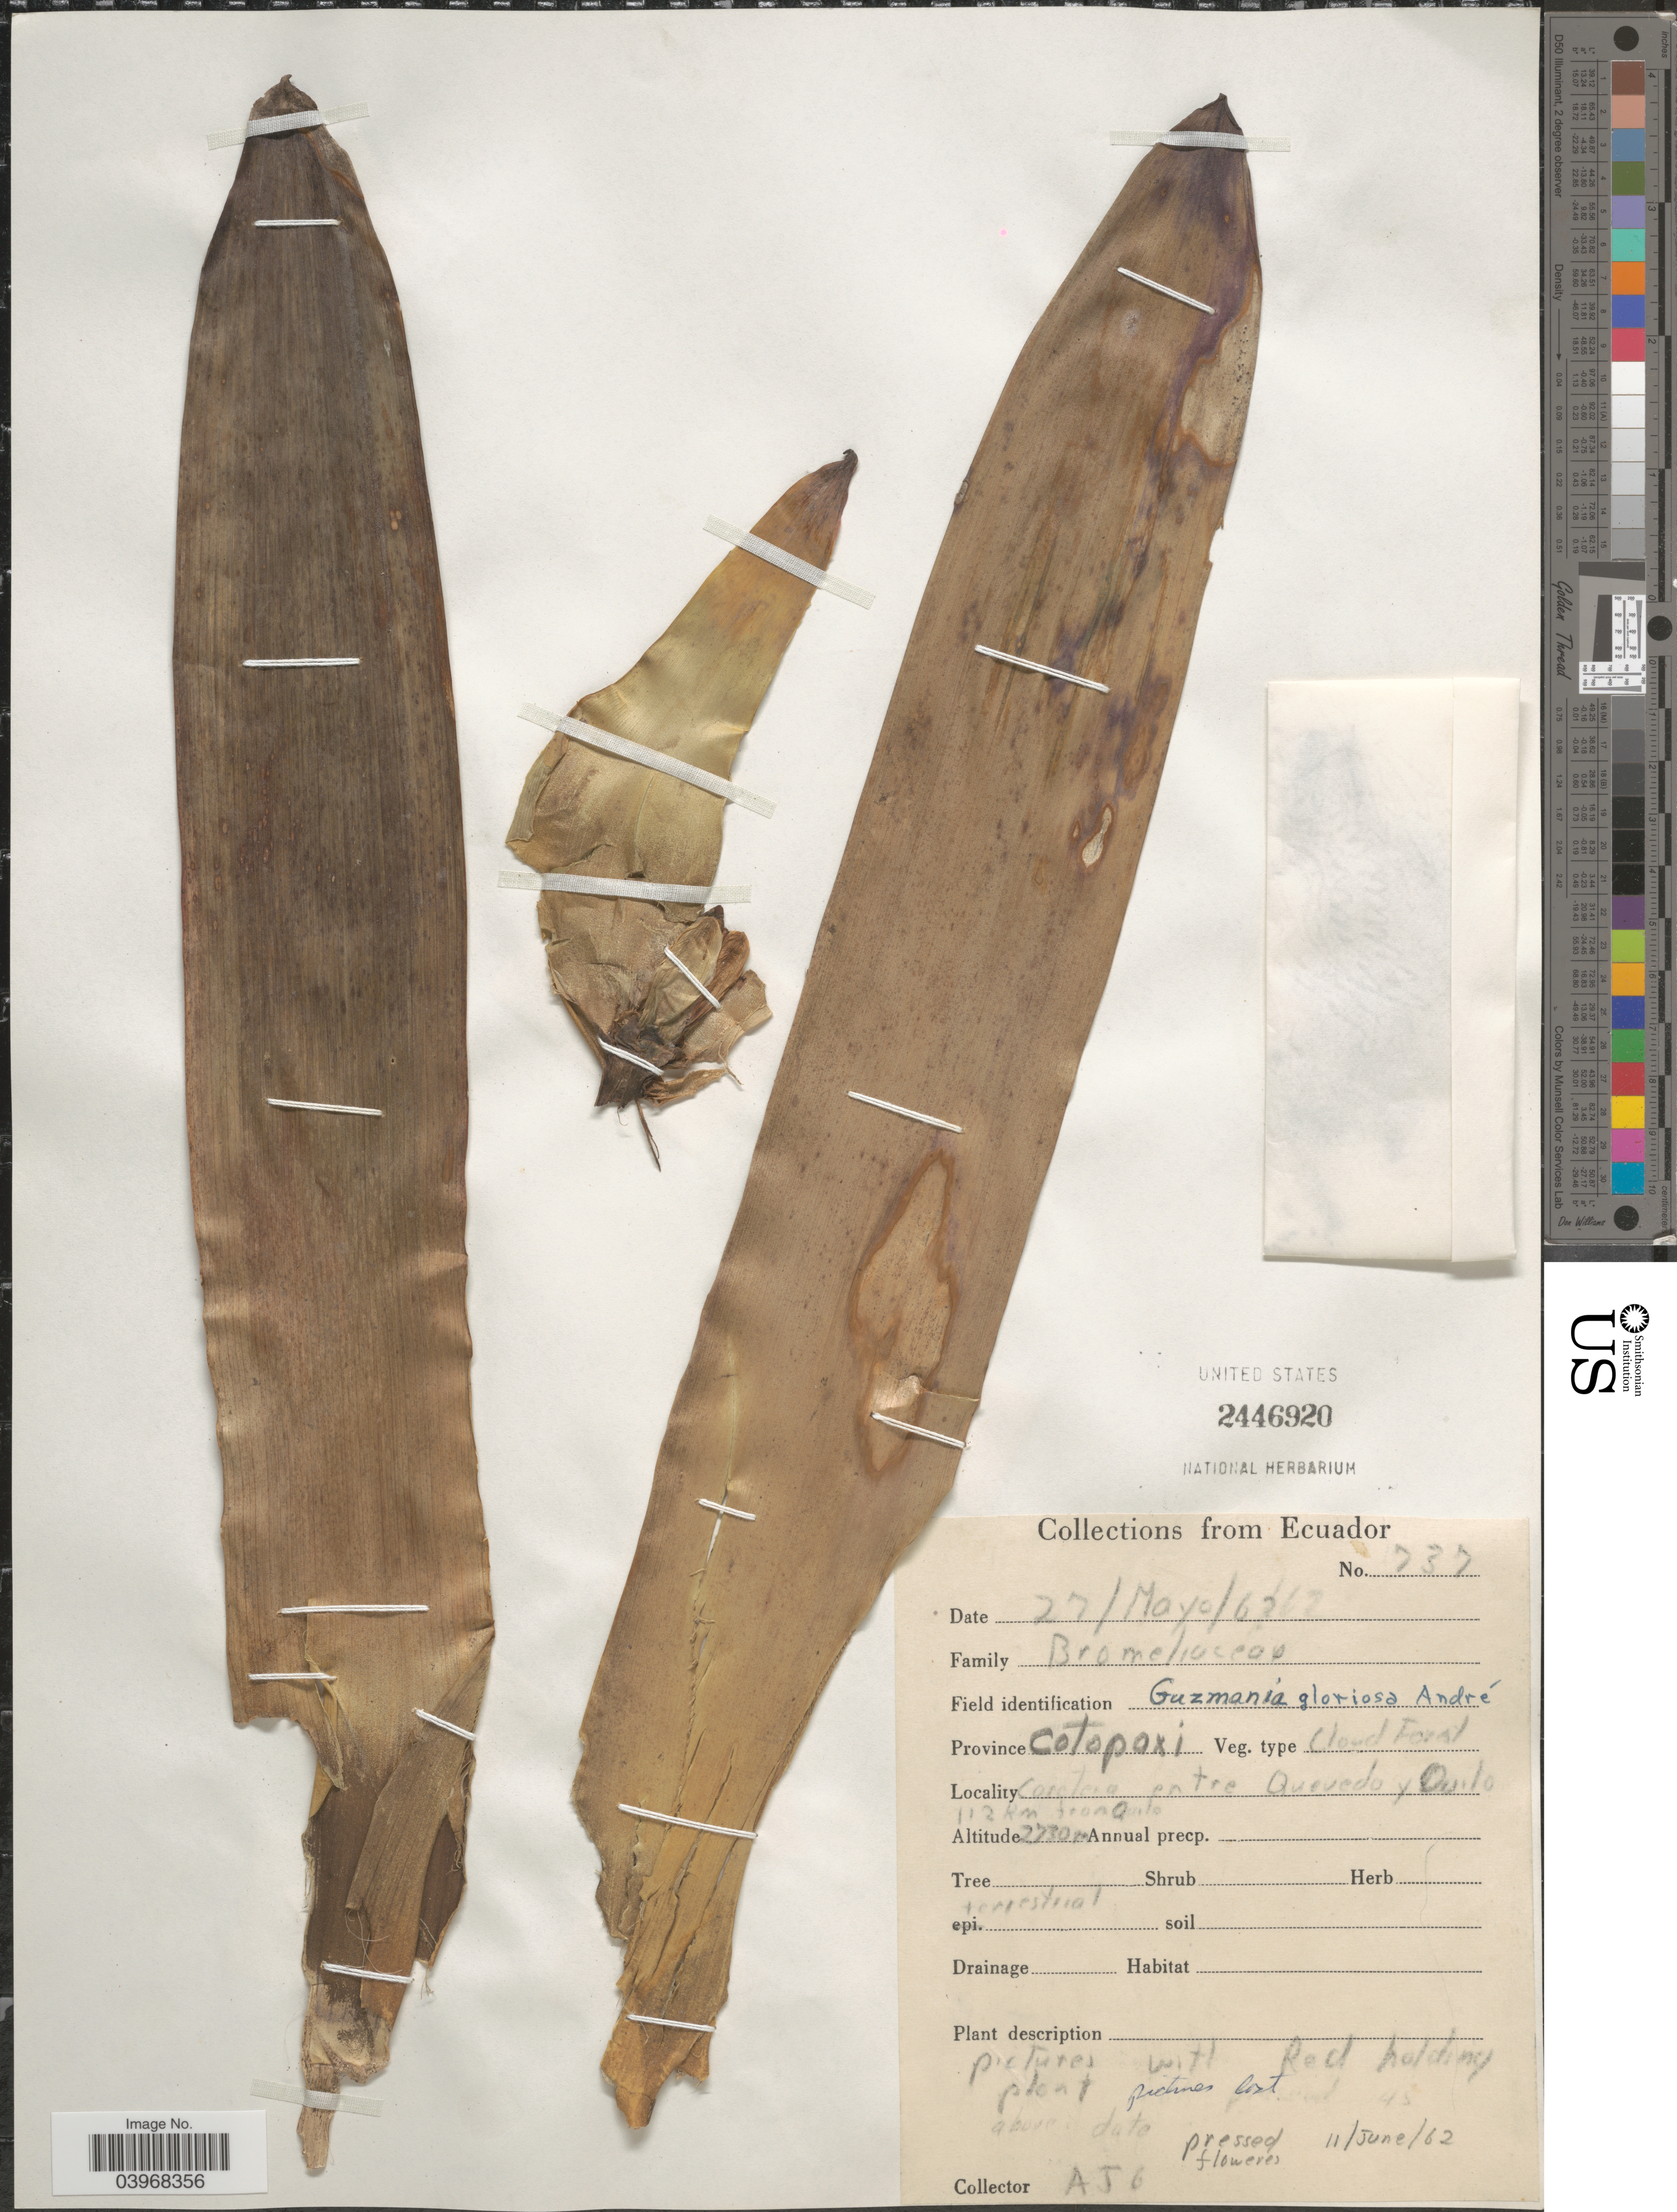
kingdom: Plantae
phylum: Tracheophyta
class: Liliopsida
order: Poales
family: Bromeliaceae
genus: Guzmania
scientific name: Guzmania gloriosa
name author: (André) André ex Mez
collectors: A. J. G.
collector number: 737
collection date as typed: Transcribed d/m/y: 27/5/62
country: Ecuador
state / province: Cotopaxi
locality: Carretera entre Quevedo y Quito. 112 Km from Quito.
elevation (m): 2730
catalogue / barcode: US 2446920